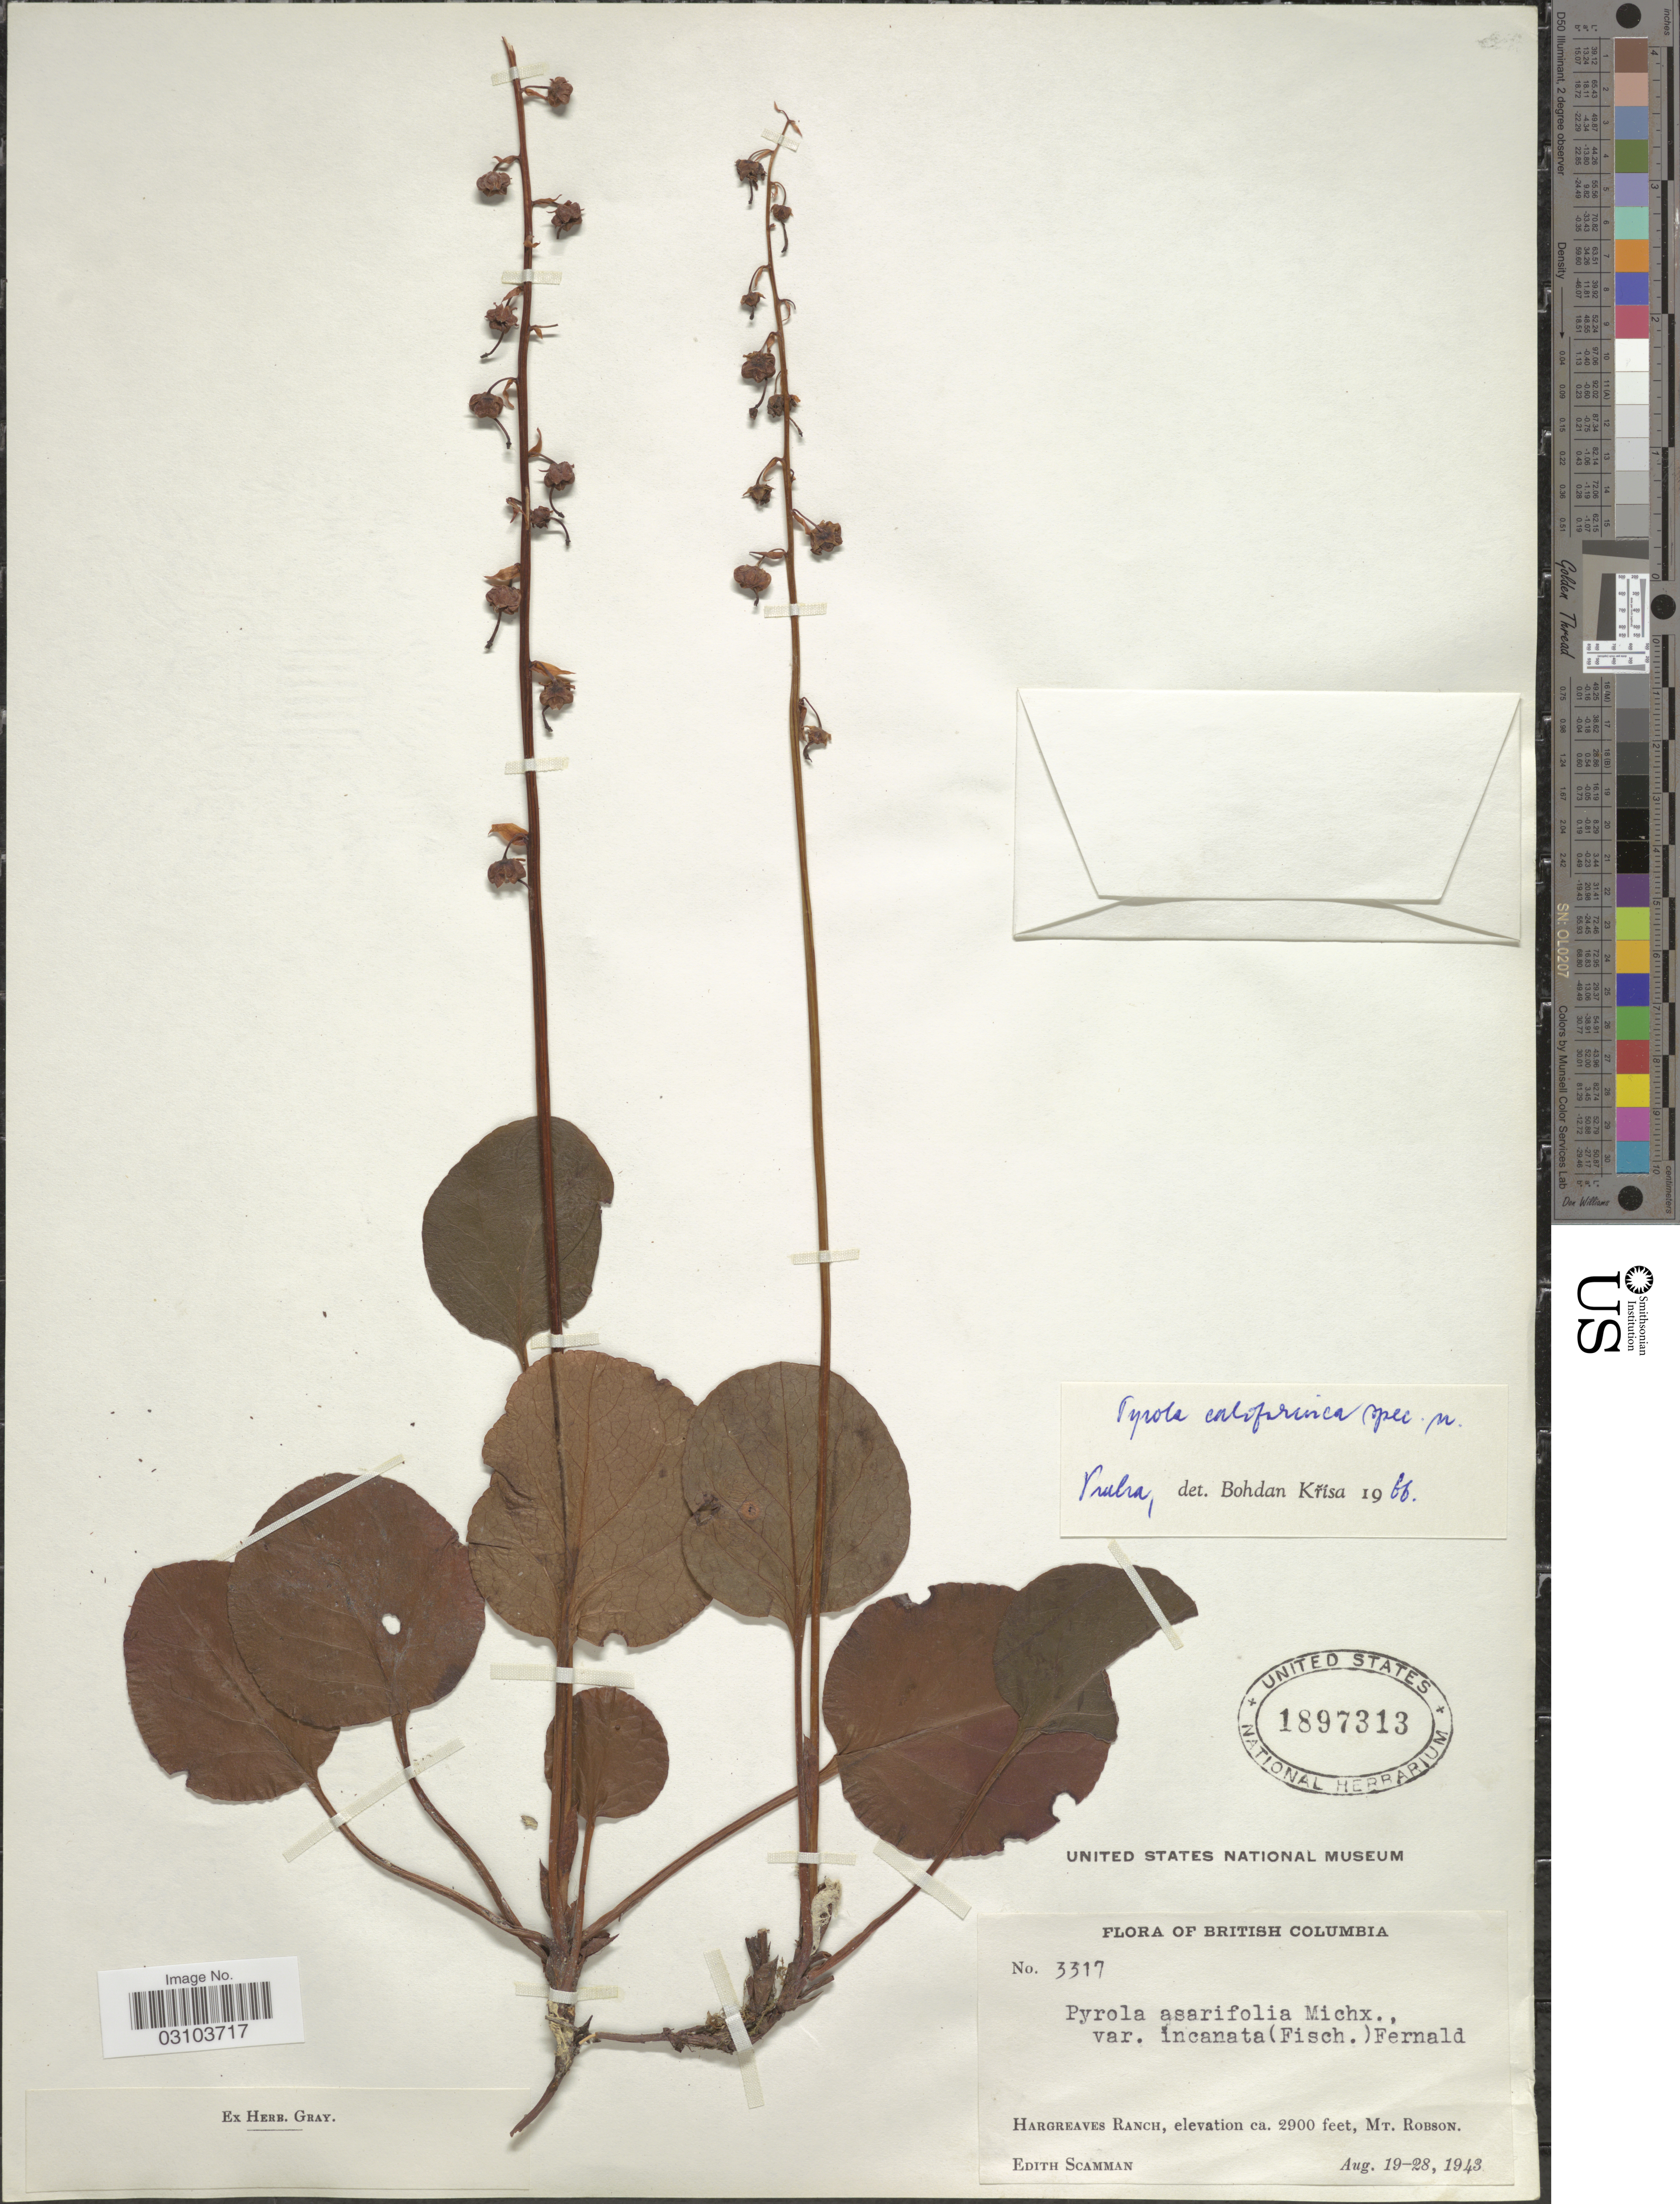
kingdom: Plantae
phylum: Tracheophyta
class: Magnoliopsida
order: Ericales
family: Ericaceae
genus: Pyrola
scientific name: Pyrola californica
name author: Krísa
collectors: E. Scamman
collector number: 3317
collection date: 1943-08-19/1943-08-28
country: Canada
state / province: British Columbia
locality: Hargreaves Ranch, Mt. Robson.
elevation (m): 884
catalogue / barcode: US 1897313